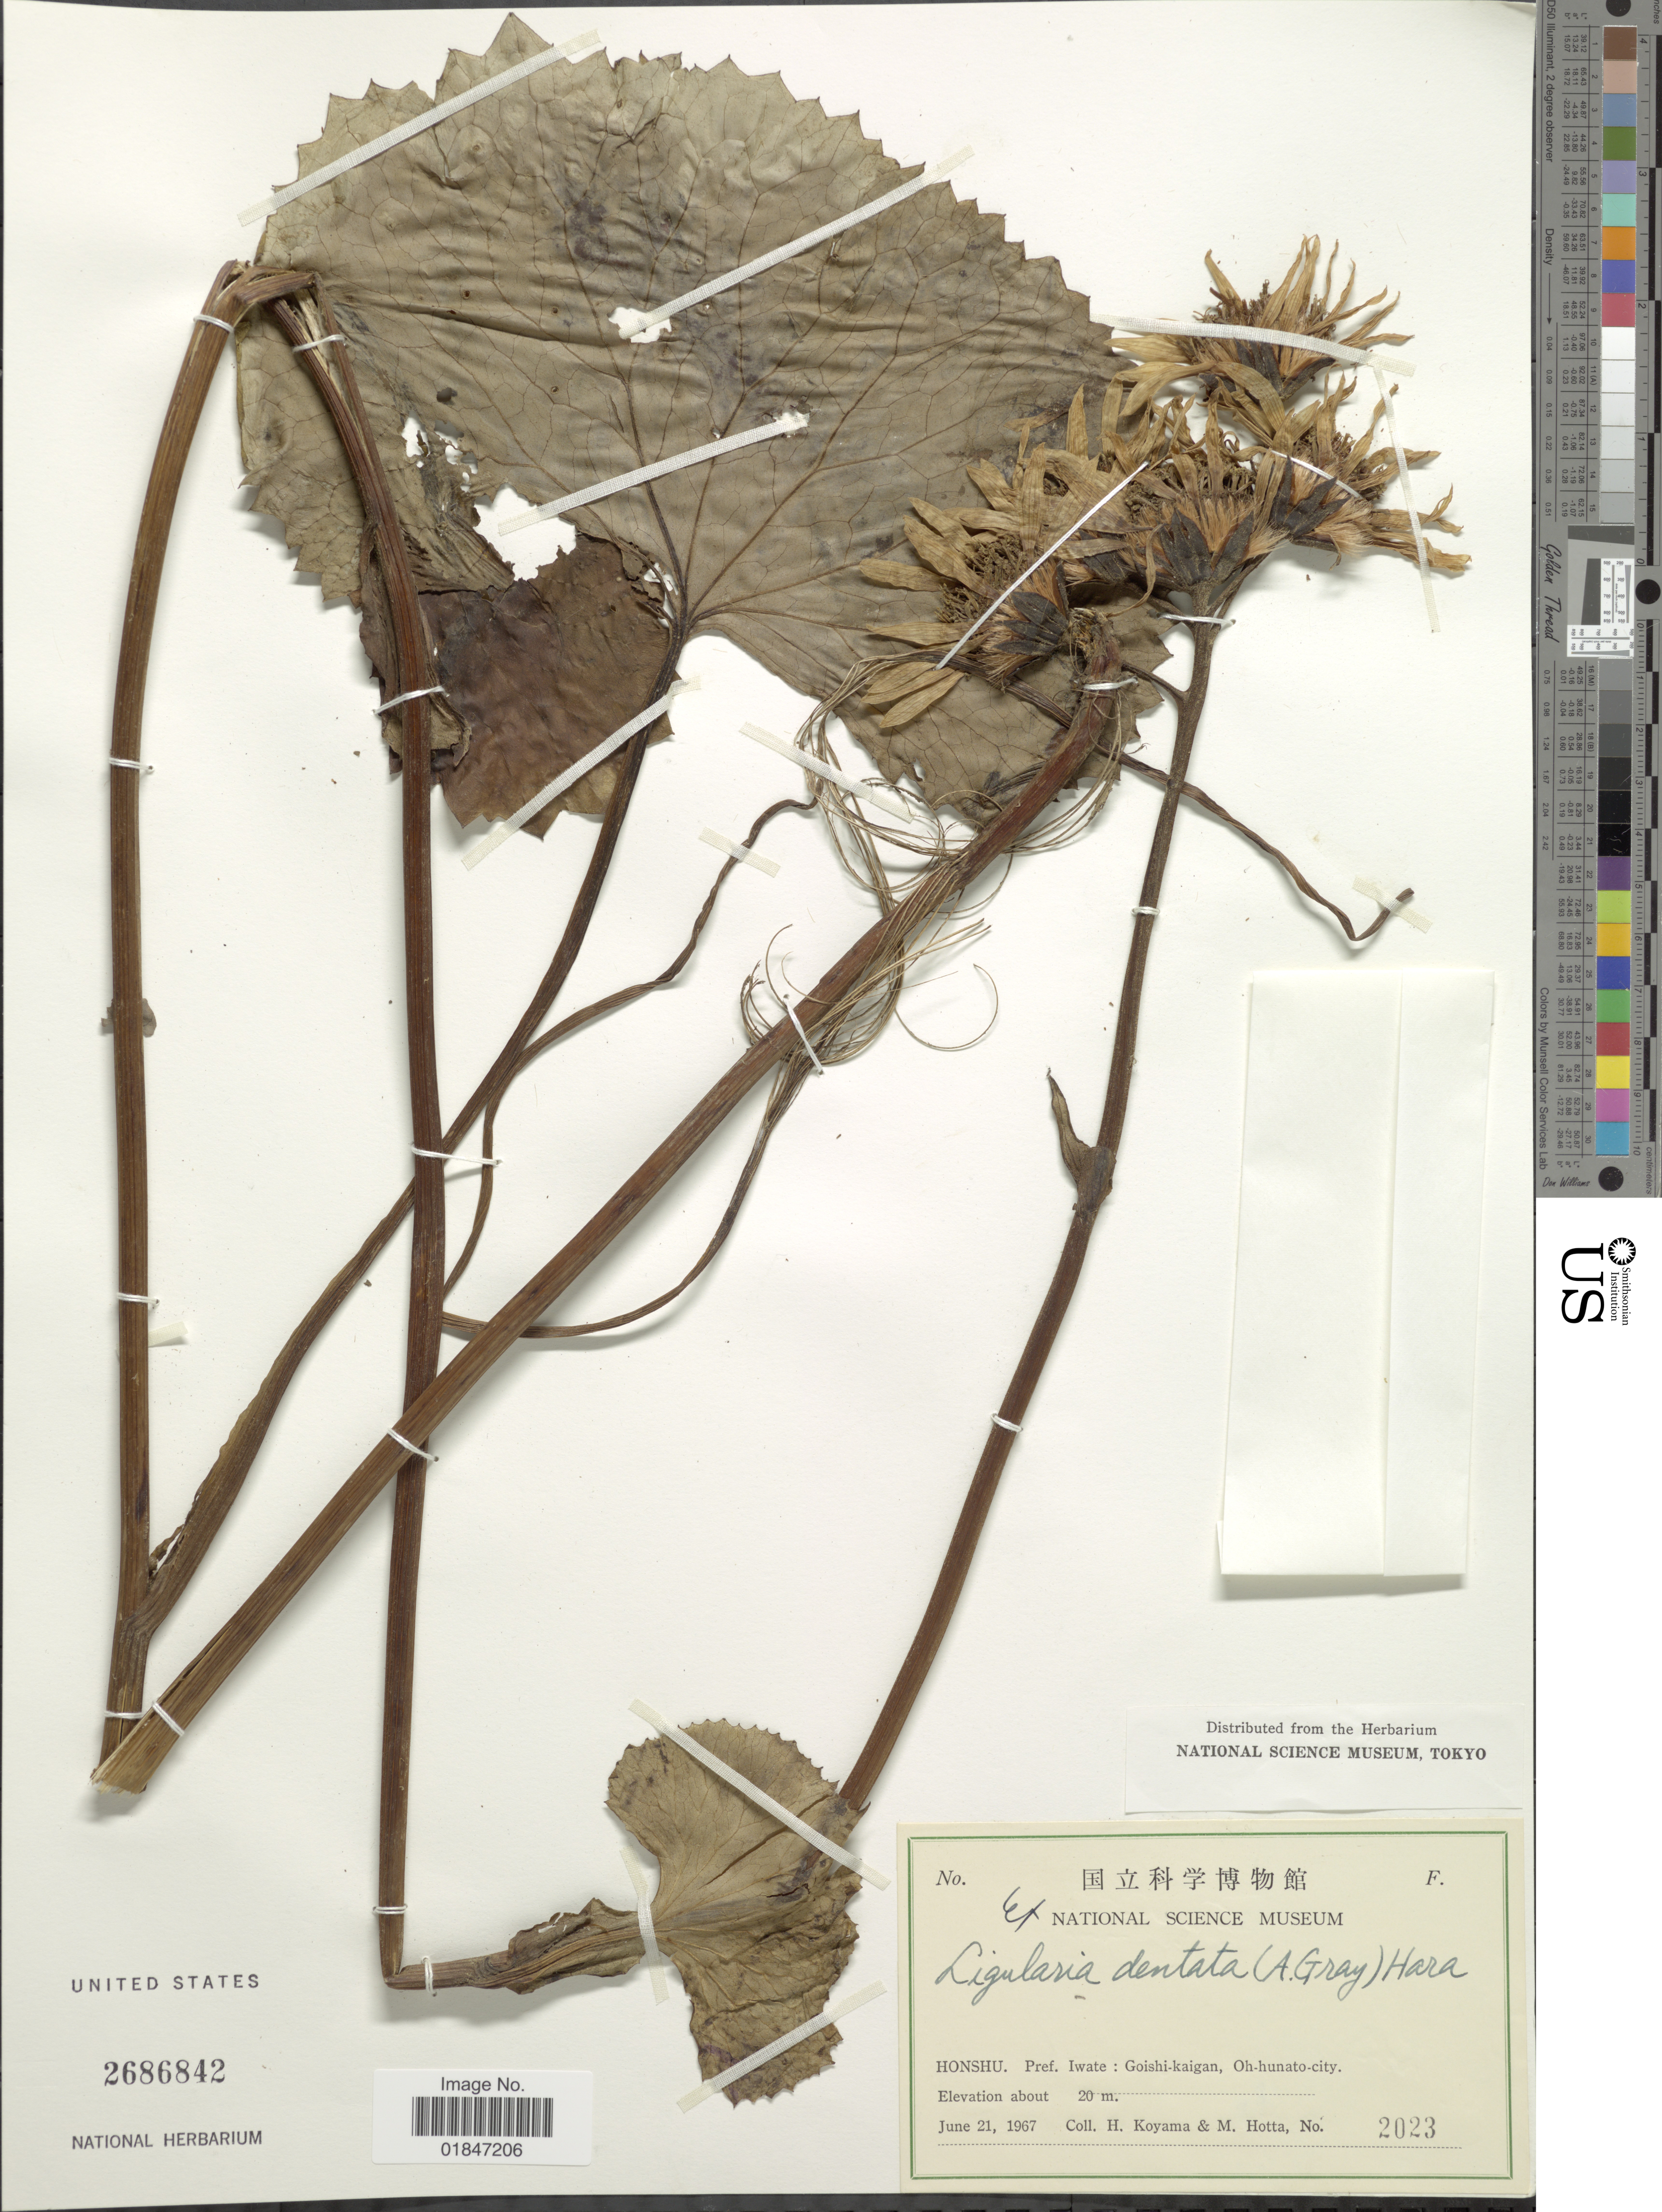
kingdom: Plantae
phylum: Tracheophyta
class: Magnoliopsida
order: Asterales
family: Asteraceae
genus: Ligularia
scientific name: Ligularia dentata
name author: (A. Gray) H. Hara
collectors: H. Koyama & M. Hotta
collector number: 2023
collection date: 1967-06-21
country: Japan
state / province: Iwate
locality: Honshu. Pref. Iwate: Goishi-Kaigan, Oh-hunato-city.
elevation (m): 20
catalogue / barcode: US 2686842